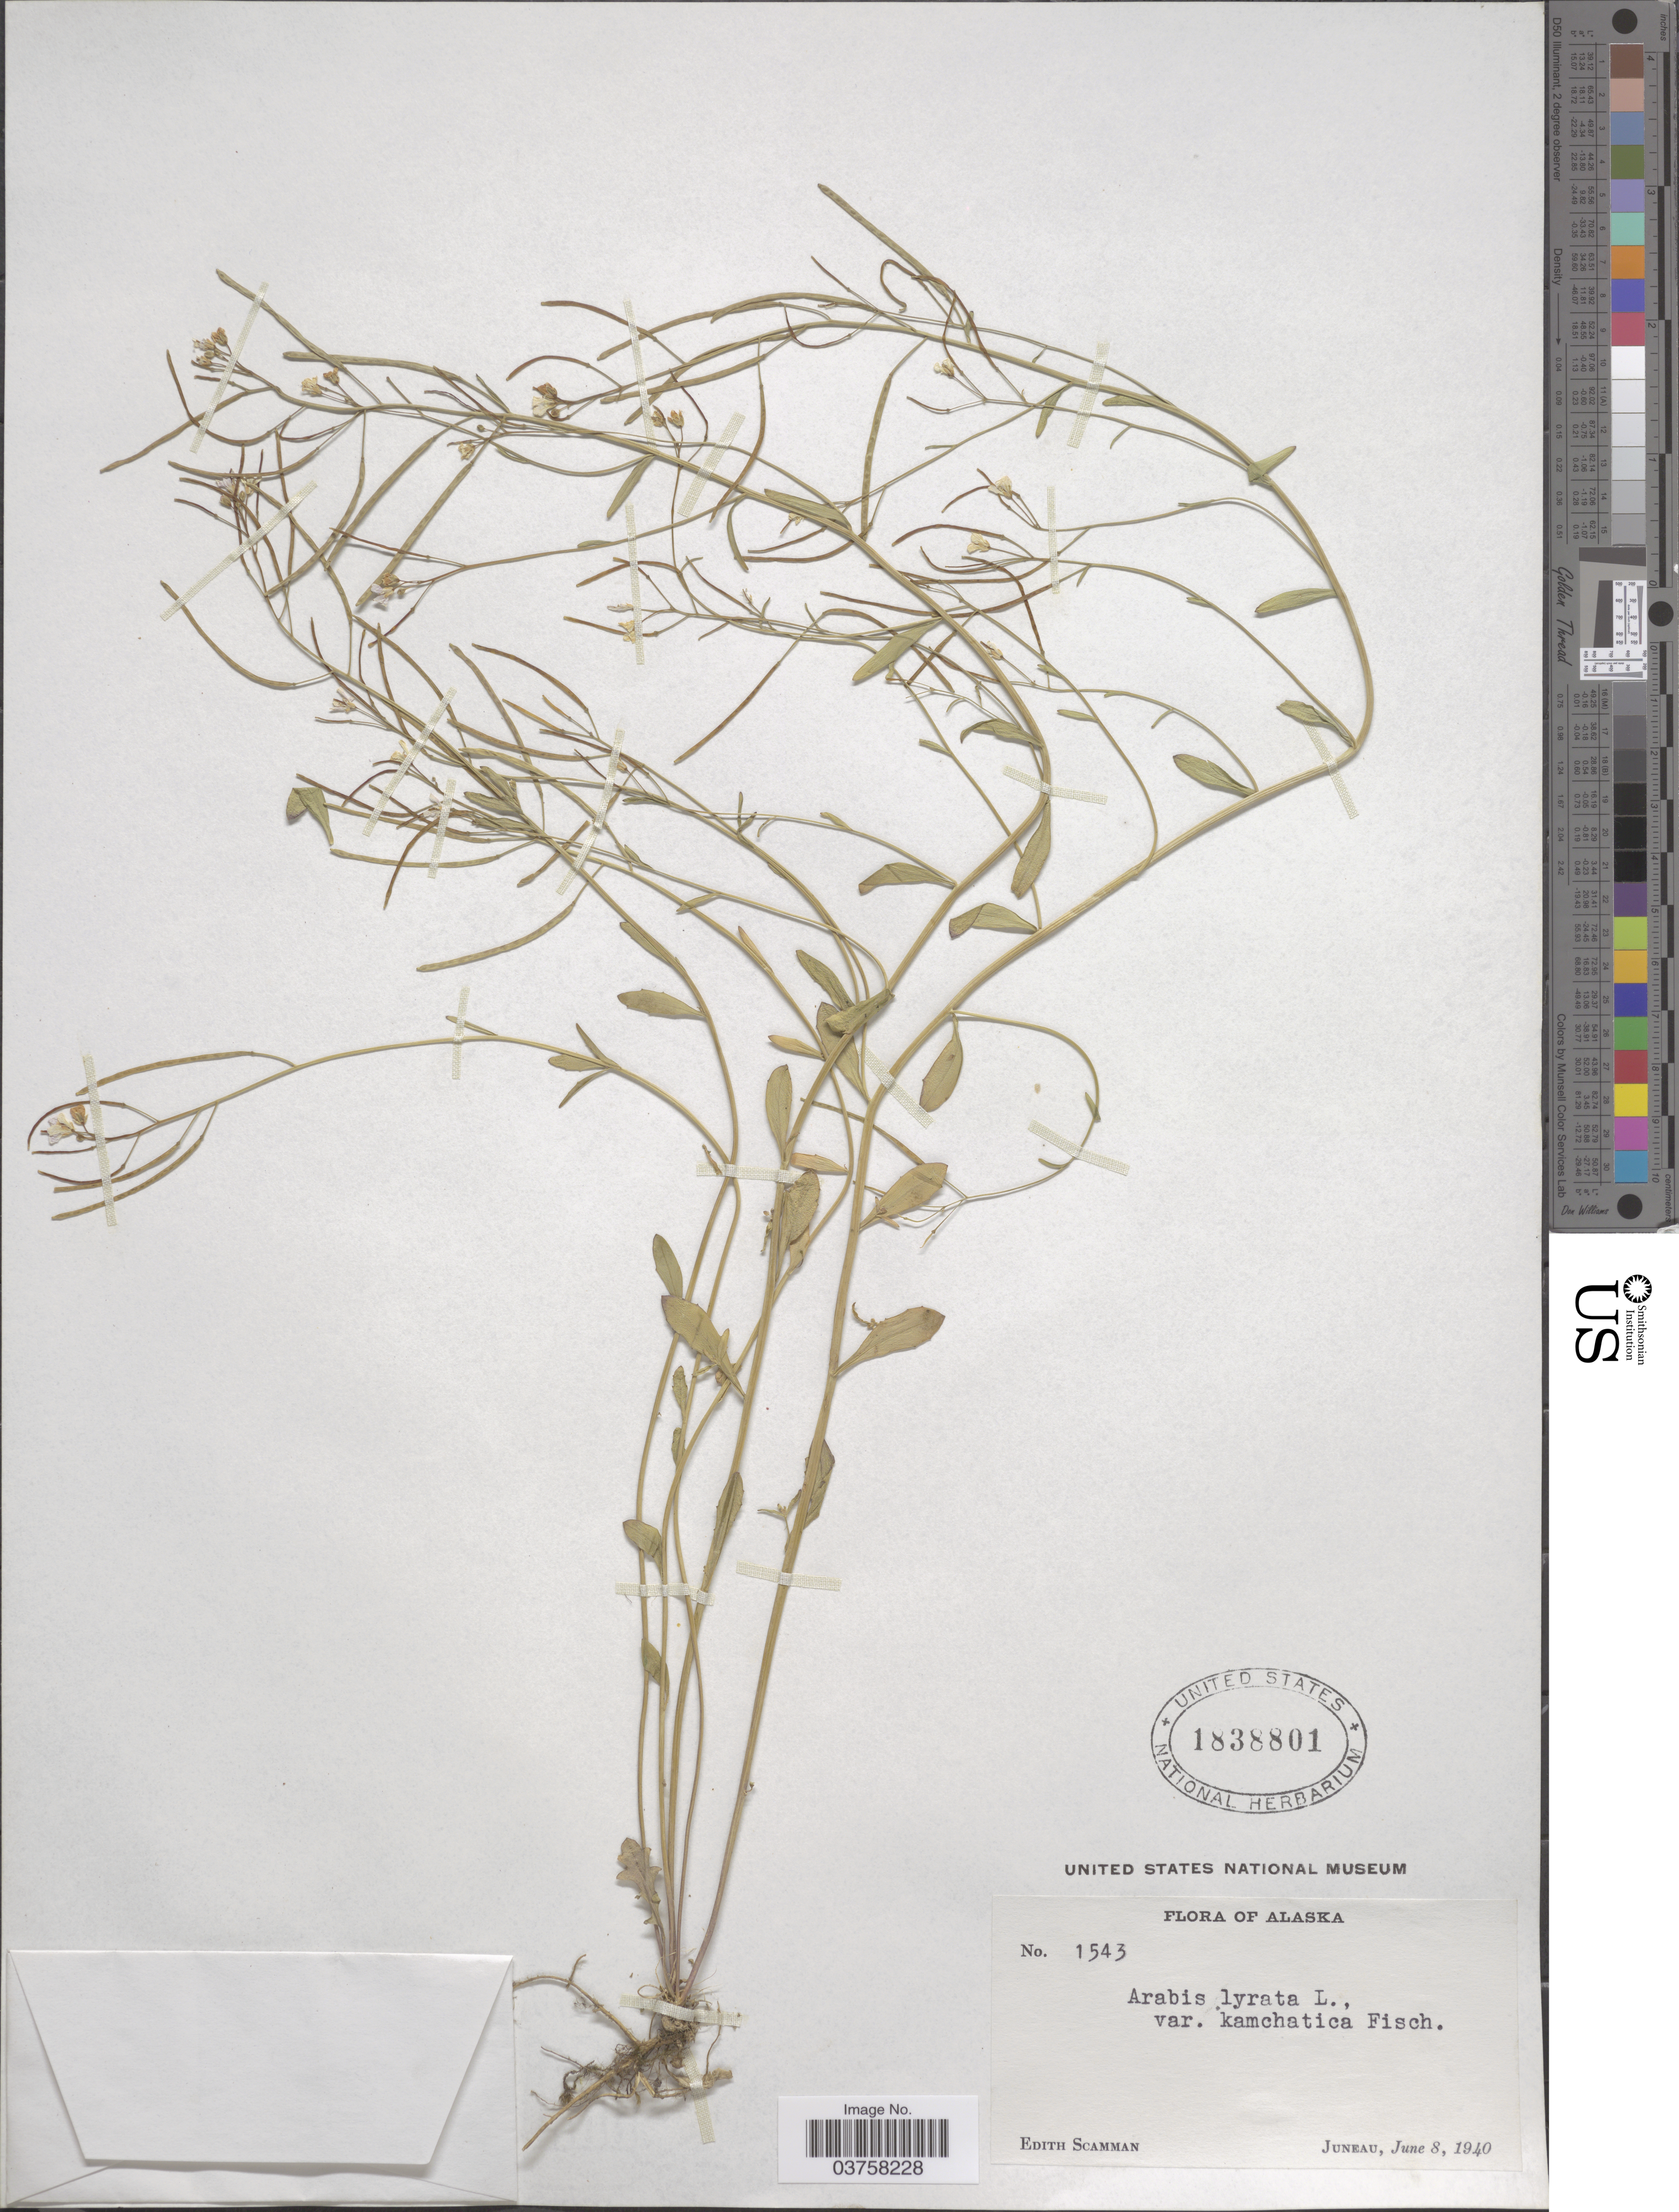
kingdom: Plantae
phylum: Tracheophyta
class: Magnoliopsida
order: Brassicales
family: Brassicaceae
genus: Arabis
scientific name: Arabis lyrata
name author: L.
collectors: E. Scamman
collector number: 1543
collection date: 1940-06-08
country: United States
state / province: Alaska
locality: Juneau.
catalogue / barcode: US 1838801